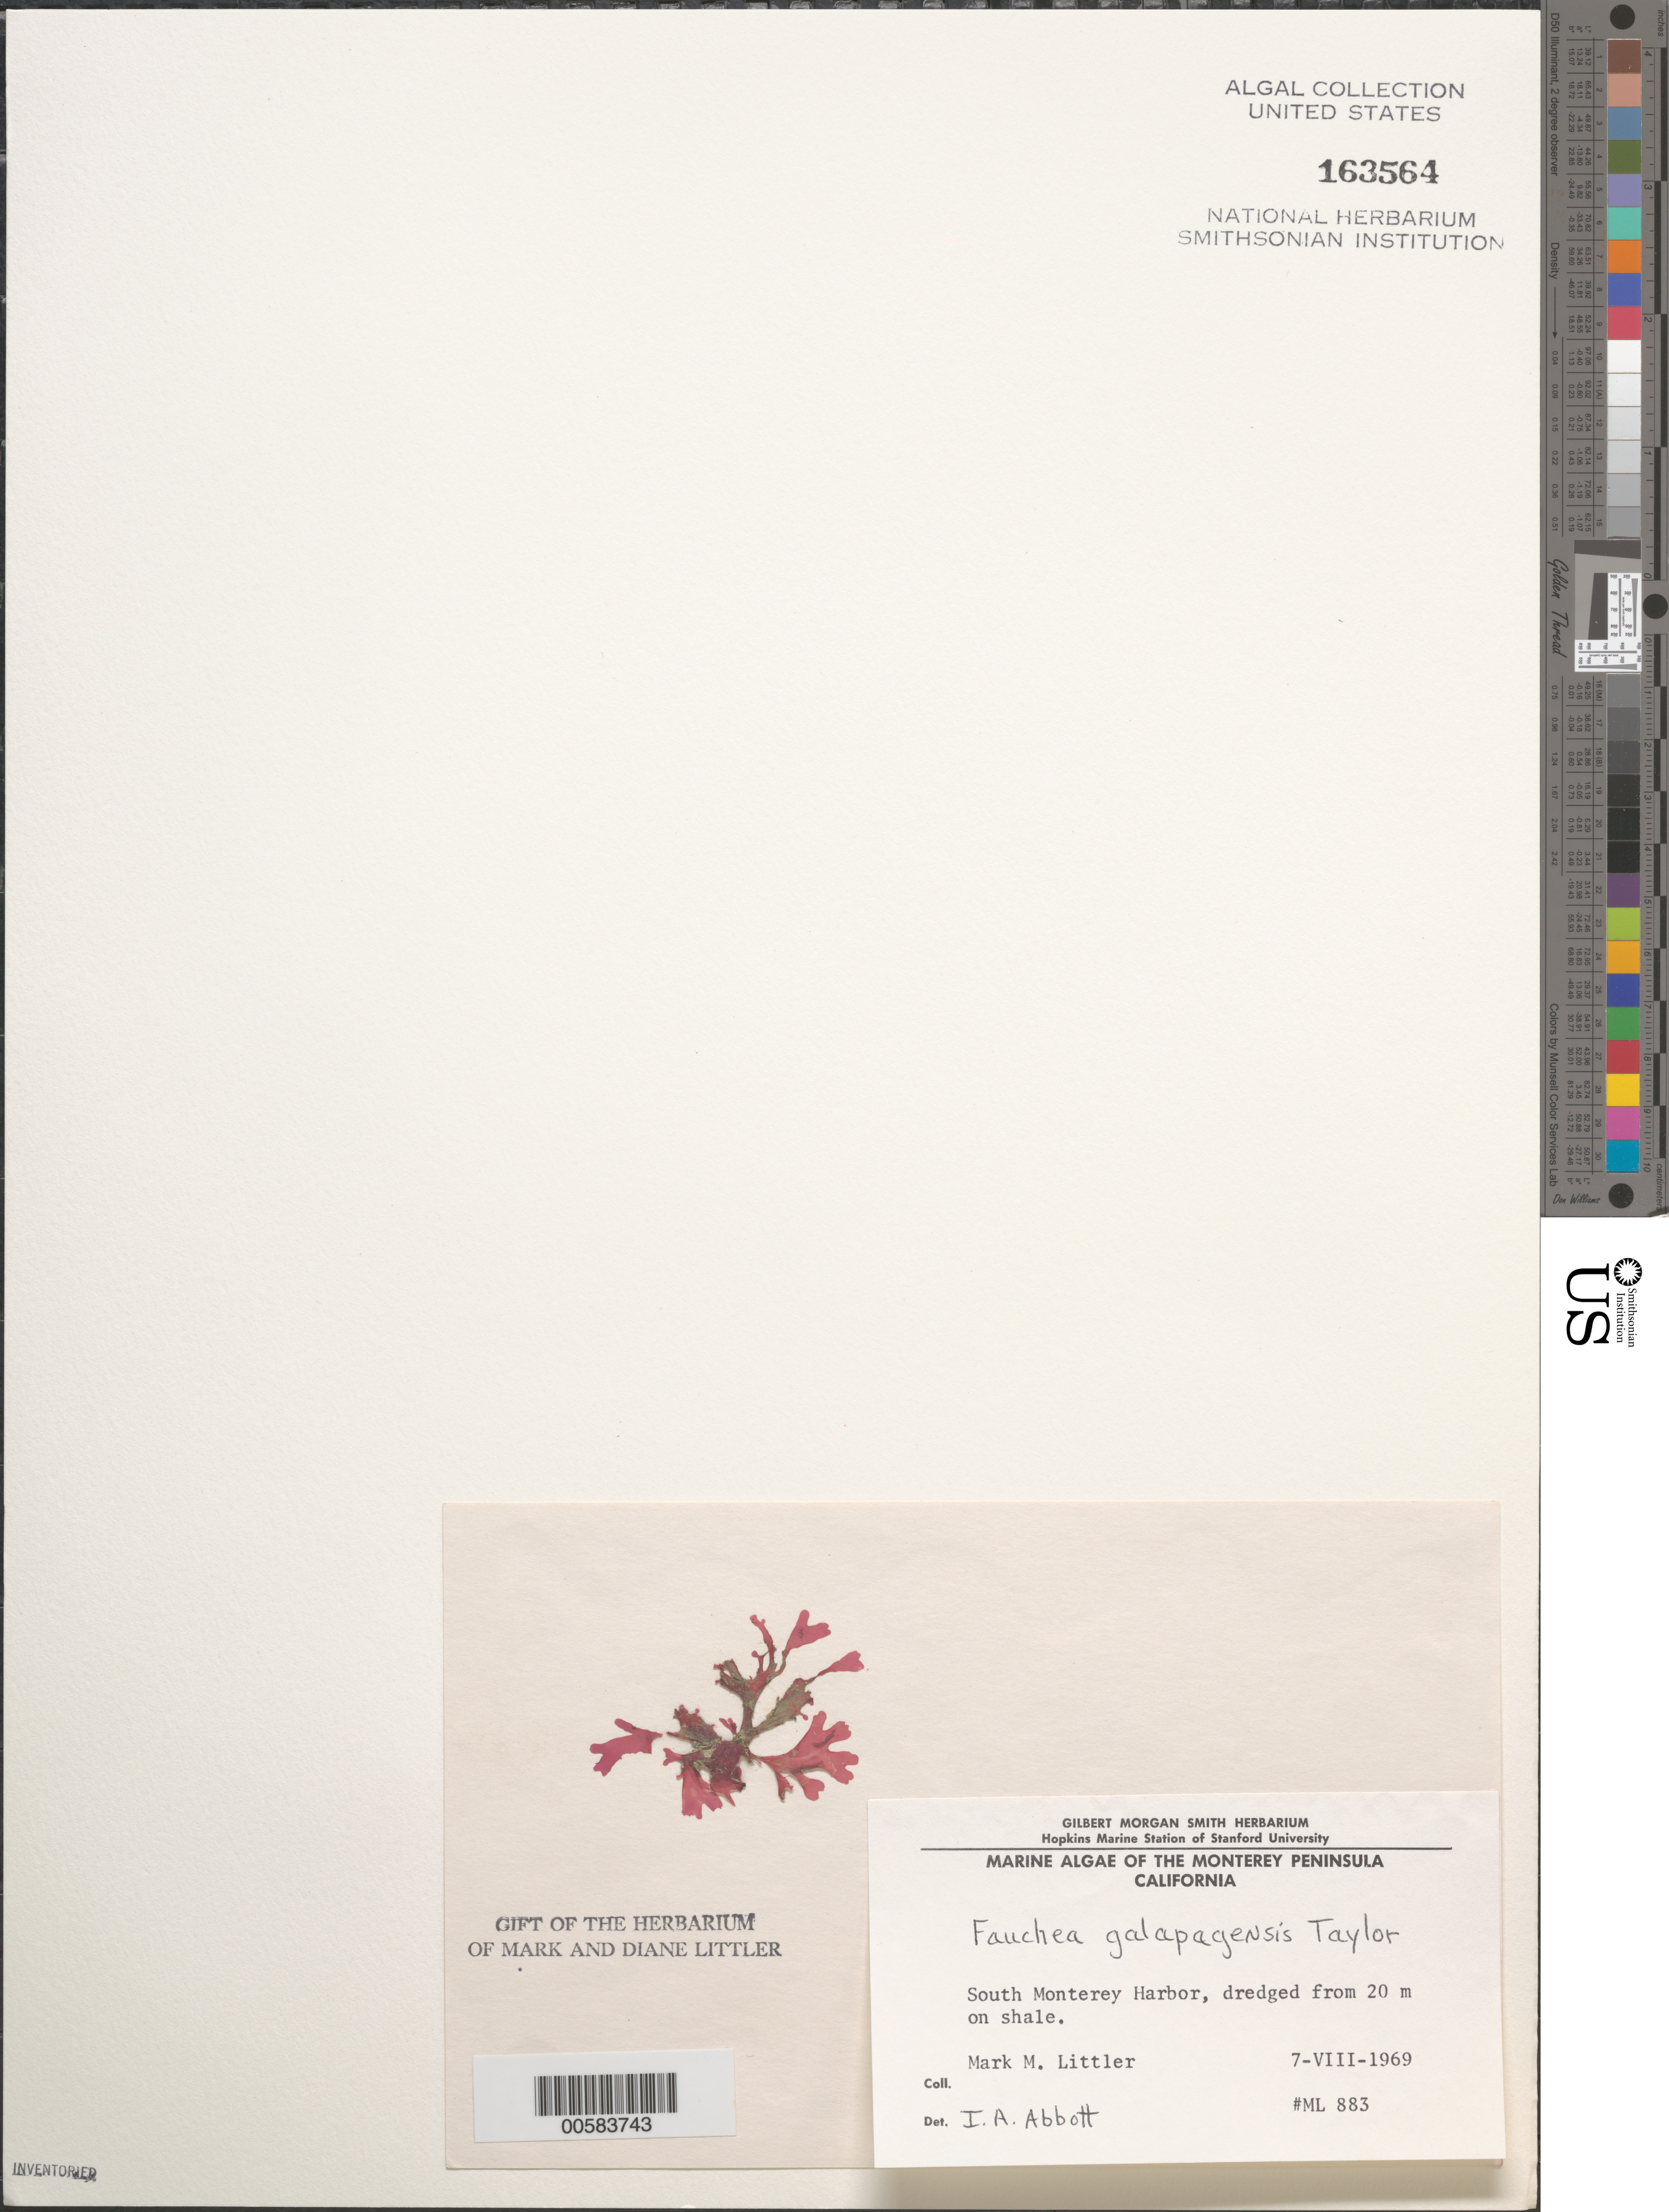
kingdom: Plantae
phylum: Rhodophyta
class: Florideophyceae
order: Rhodymeniales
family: Faucheaceae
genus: Gloiocladia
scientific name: Gloiocladia galapagensis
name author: (W.R. Taylor) N. Sánchez & Rodríguez-Prieto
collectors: M. M. Littler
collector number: ML 883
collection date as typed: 07 Aug 1969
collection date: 1969-08-07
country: United States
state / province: California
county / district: Monterey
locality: Monterey Harbor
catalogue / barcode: US 163564